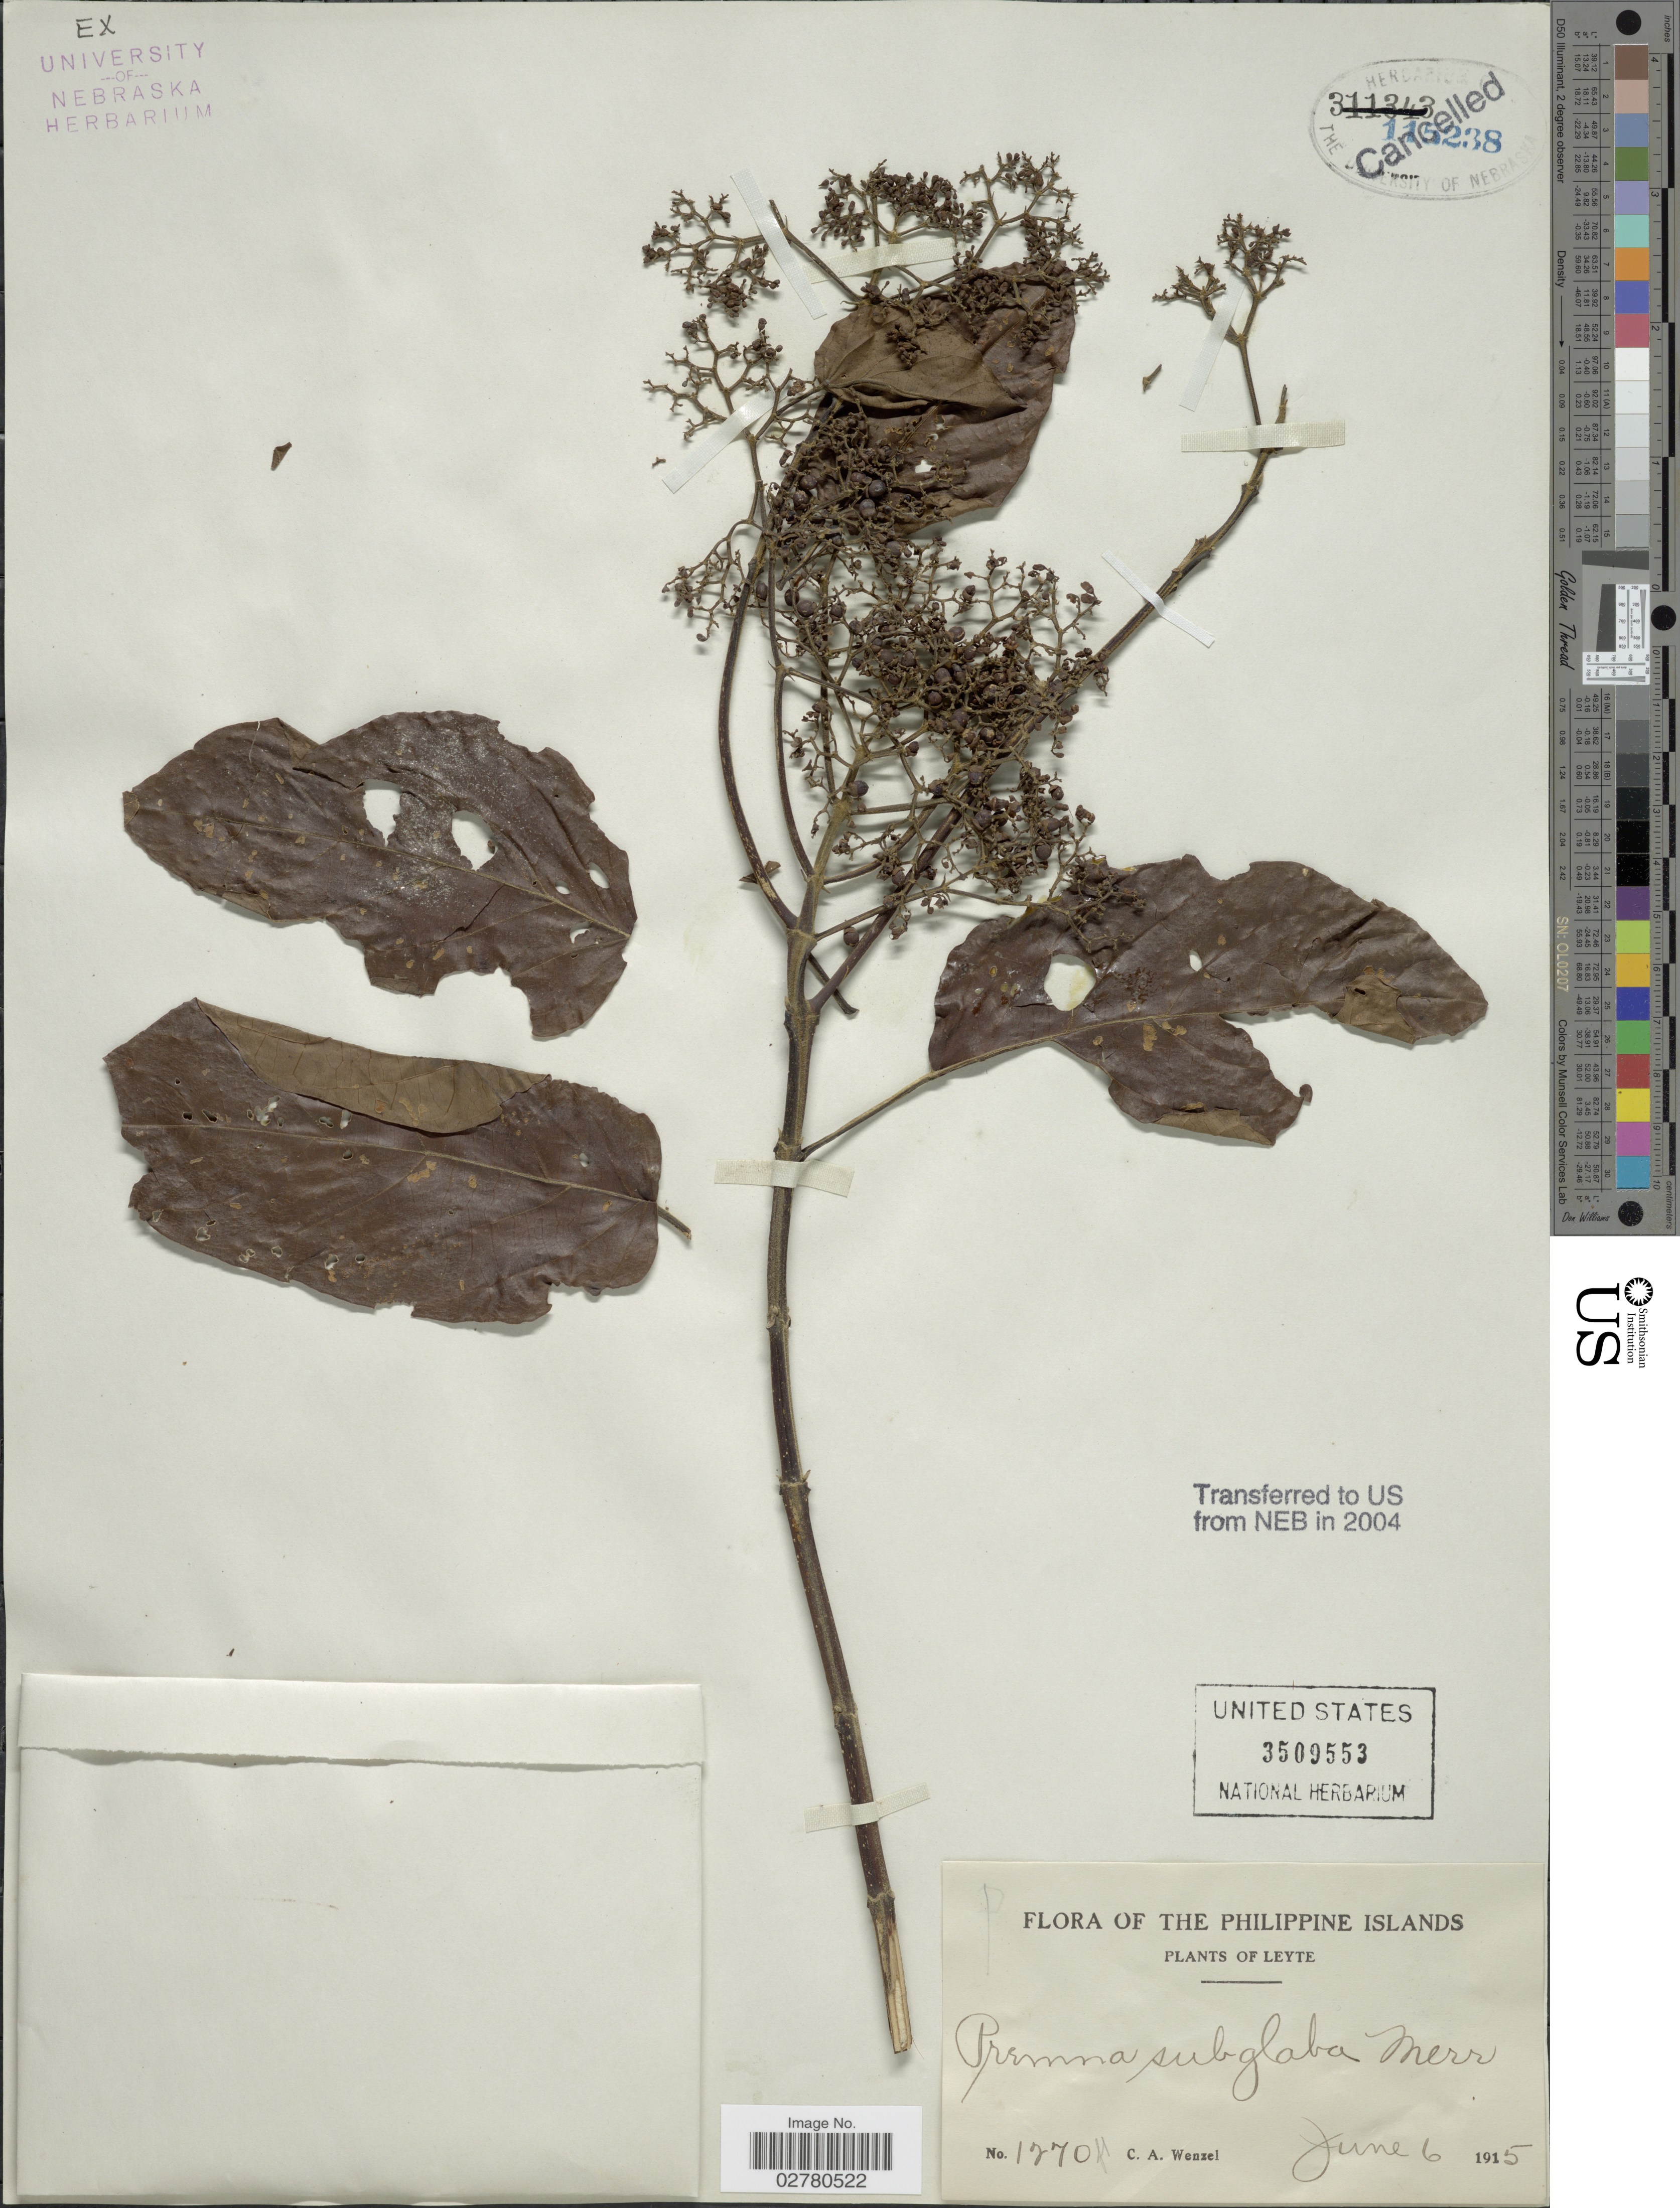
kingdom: Plantae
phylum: Tracheophyta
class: Magnoliopsida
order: Lamiales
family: Lamiaceae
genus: Premna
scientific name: Premna subglabra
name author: Merr.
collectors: C. Wenzel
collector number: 1270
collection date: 1915-06-06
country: Philippines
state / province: Eastern Visayas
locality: Philippine Islands, Leyte.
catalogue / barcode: US 3509553